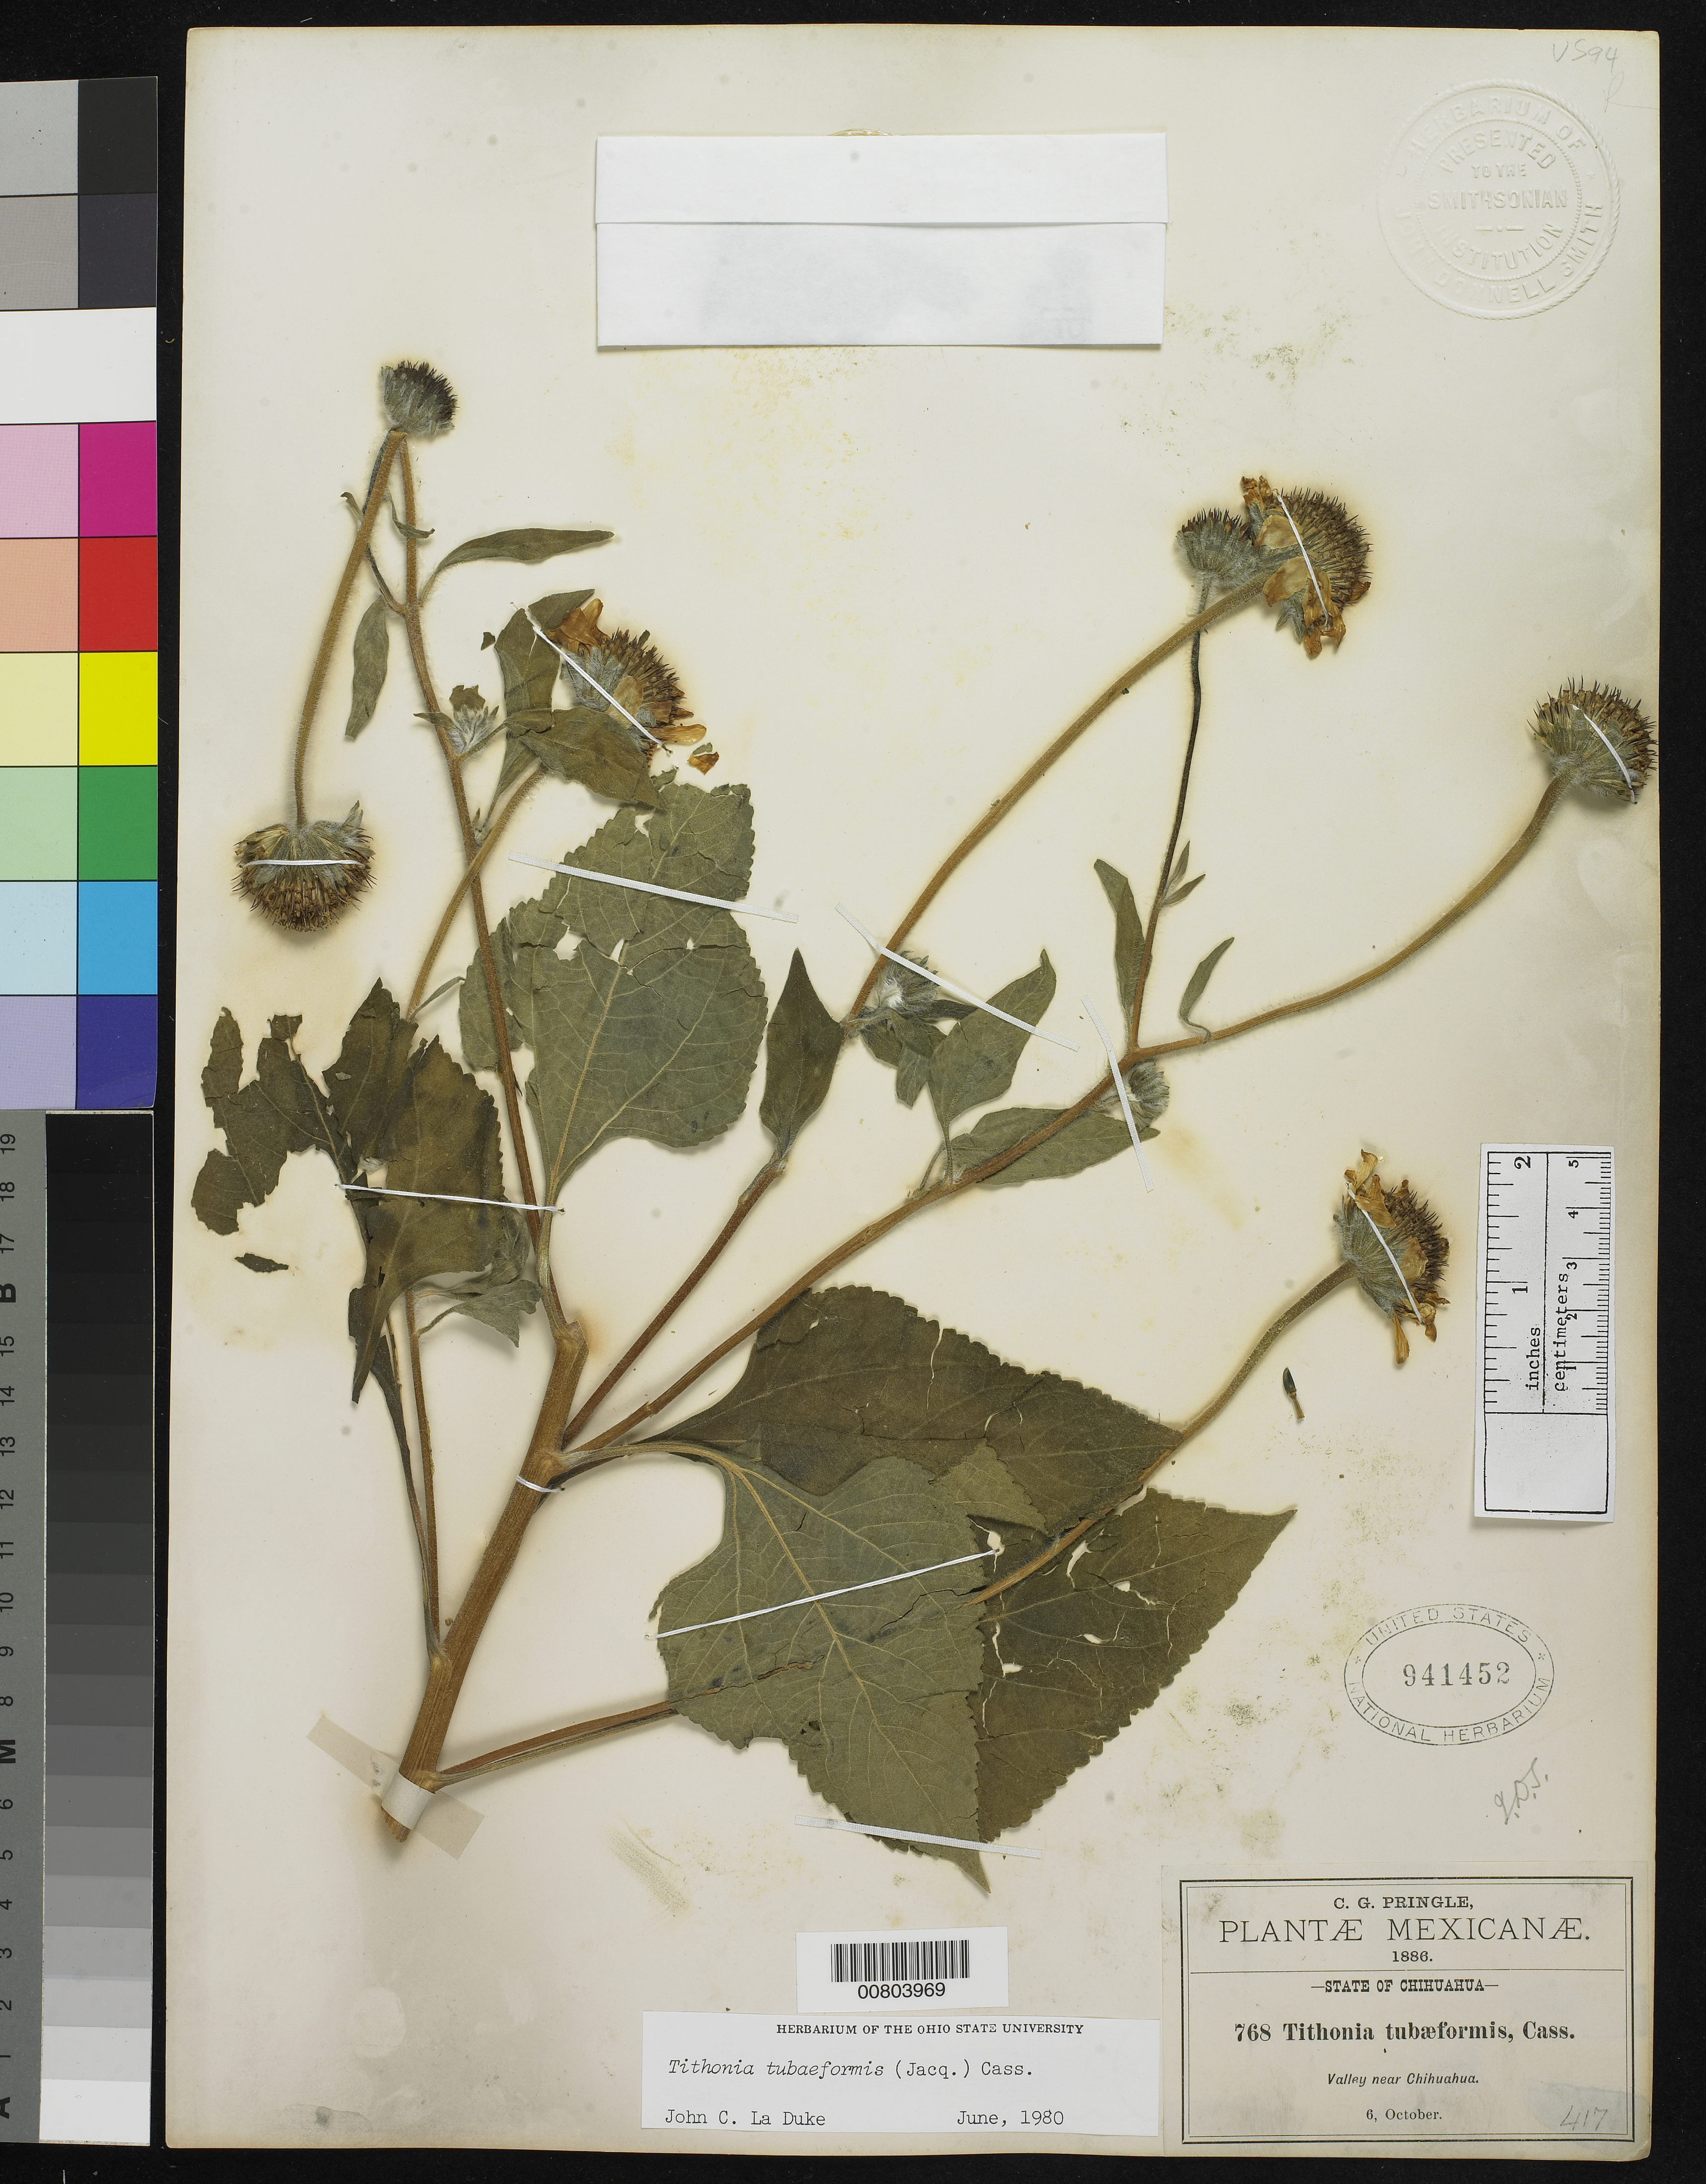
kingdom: Plantae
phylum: Tracheophyta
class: Magnoliopsida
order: Asterales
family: Asteraceae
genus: Tithonia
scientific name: Tithonia tubaeformis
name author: (Jacq.) Cass.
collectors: C. G. Pringle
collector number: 768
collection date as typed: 06 Oct 1886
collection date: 1886-10-06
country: Mexico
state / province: Chihuahua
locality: Valley near Chihuahua.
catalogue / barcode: US 941452